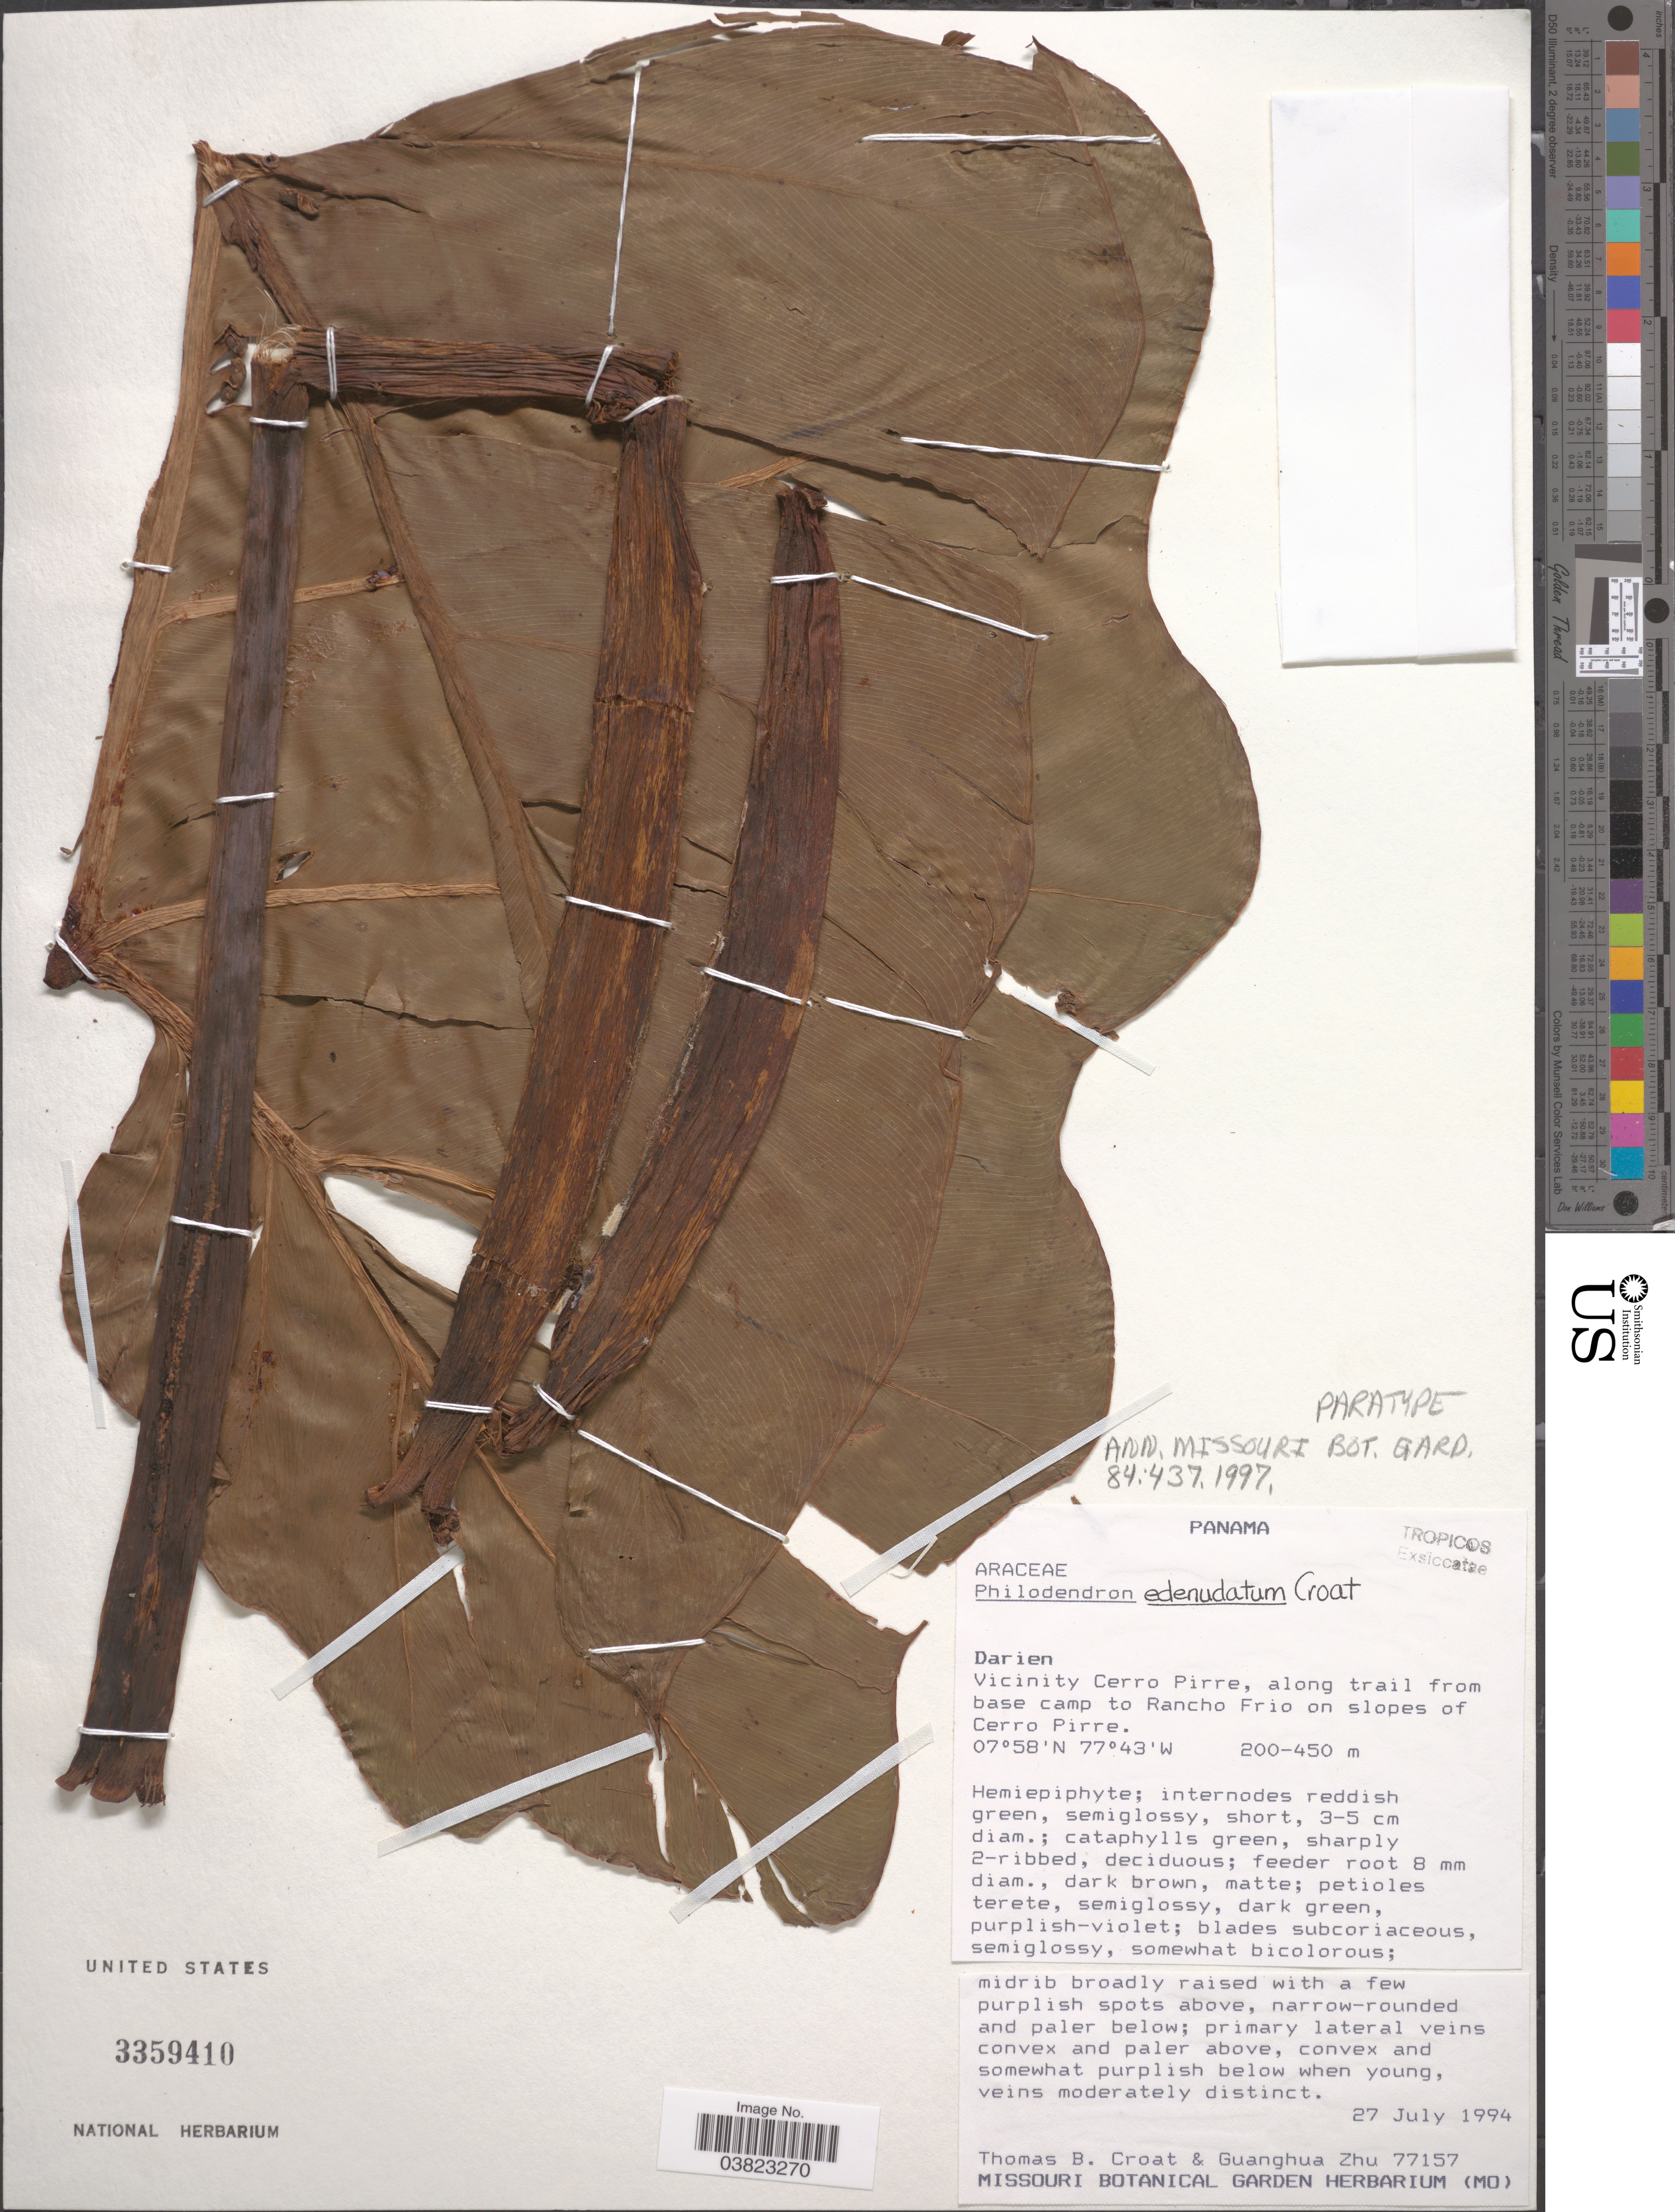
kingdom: Plantae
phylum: Tracheophyta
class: Liliopsida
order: Alismatales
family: Araceae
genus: Philodendron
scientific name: Philodendron edenudatum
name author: Croat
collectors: T. B. Croat & Zhu Guanghua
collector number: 77157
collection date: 1994-07-27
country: Panama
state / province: Darien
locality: Vicinity Cerro Pirre, along trail from base camp to Rancho Frio on slopes of Cerro Pirre.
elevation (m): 200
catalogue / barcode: US 3359410